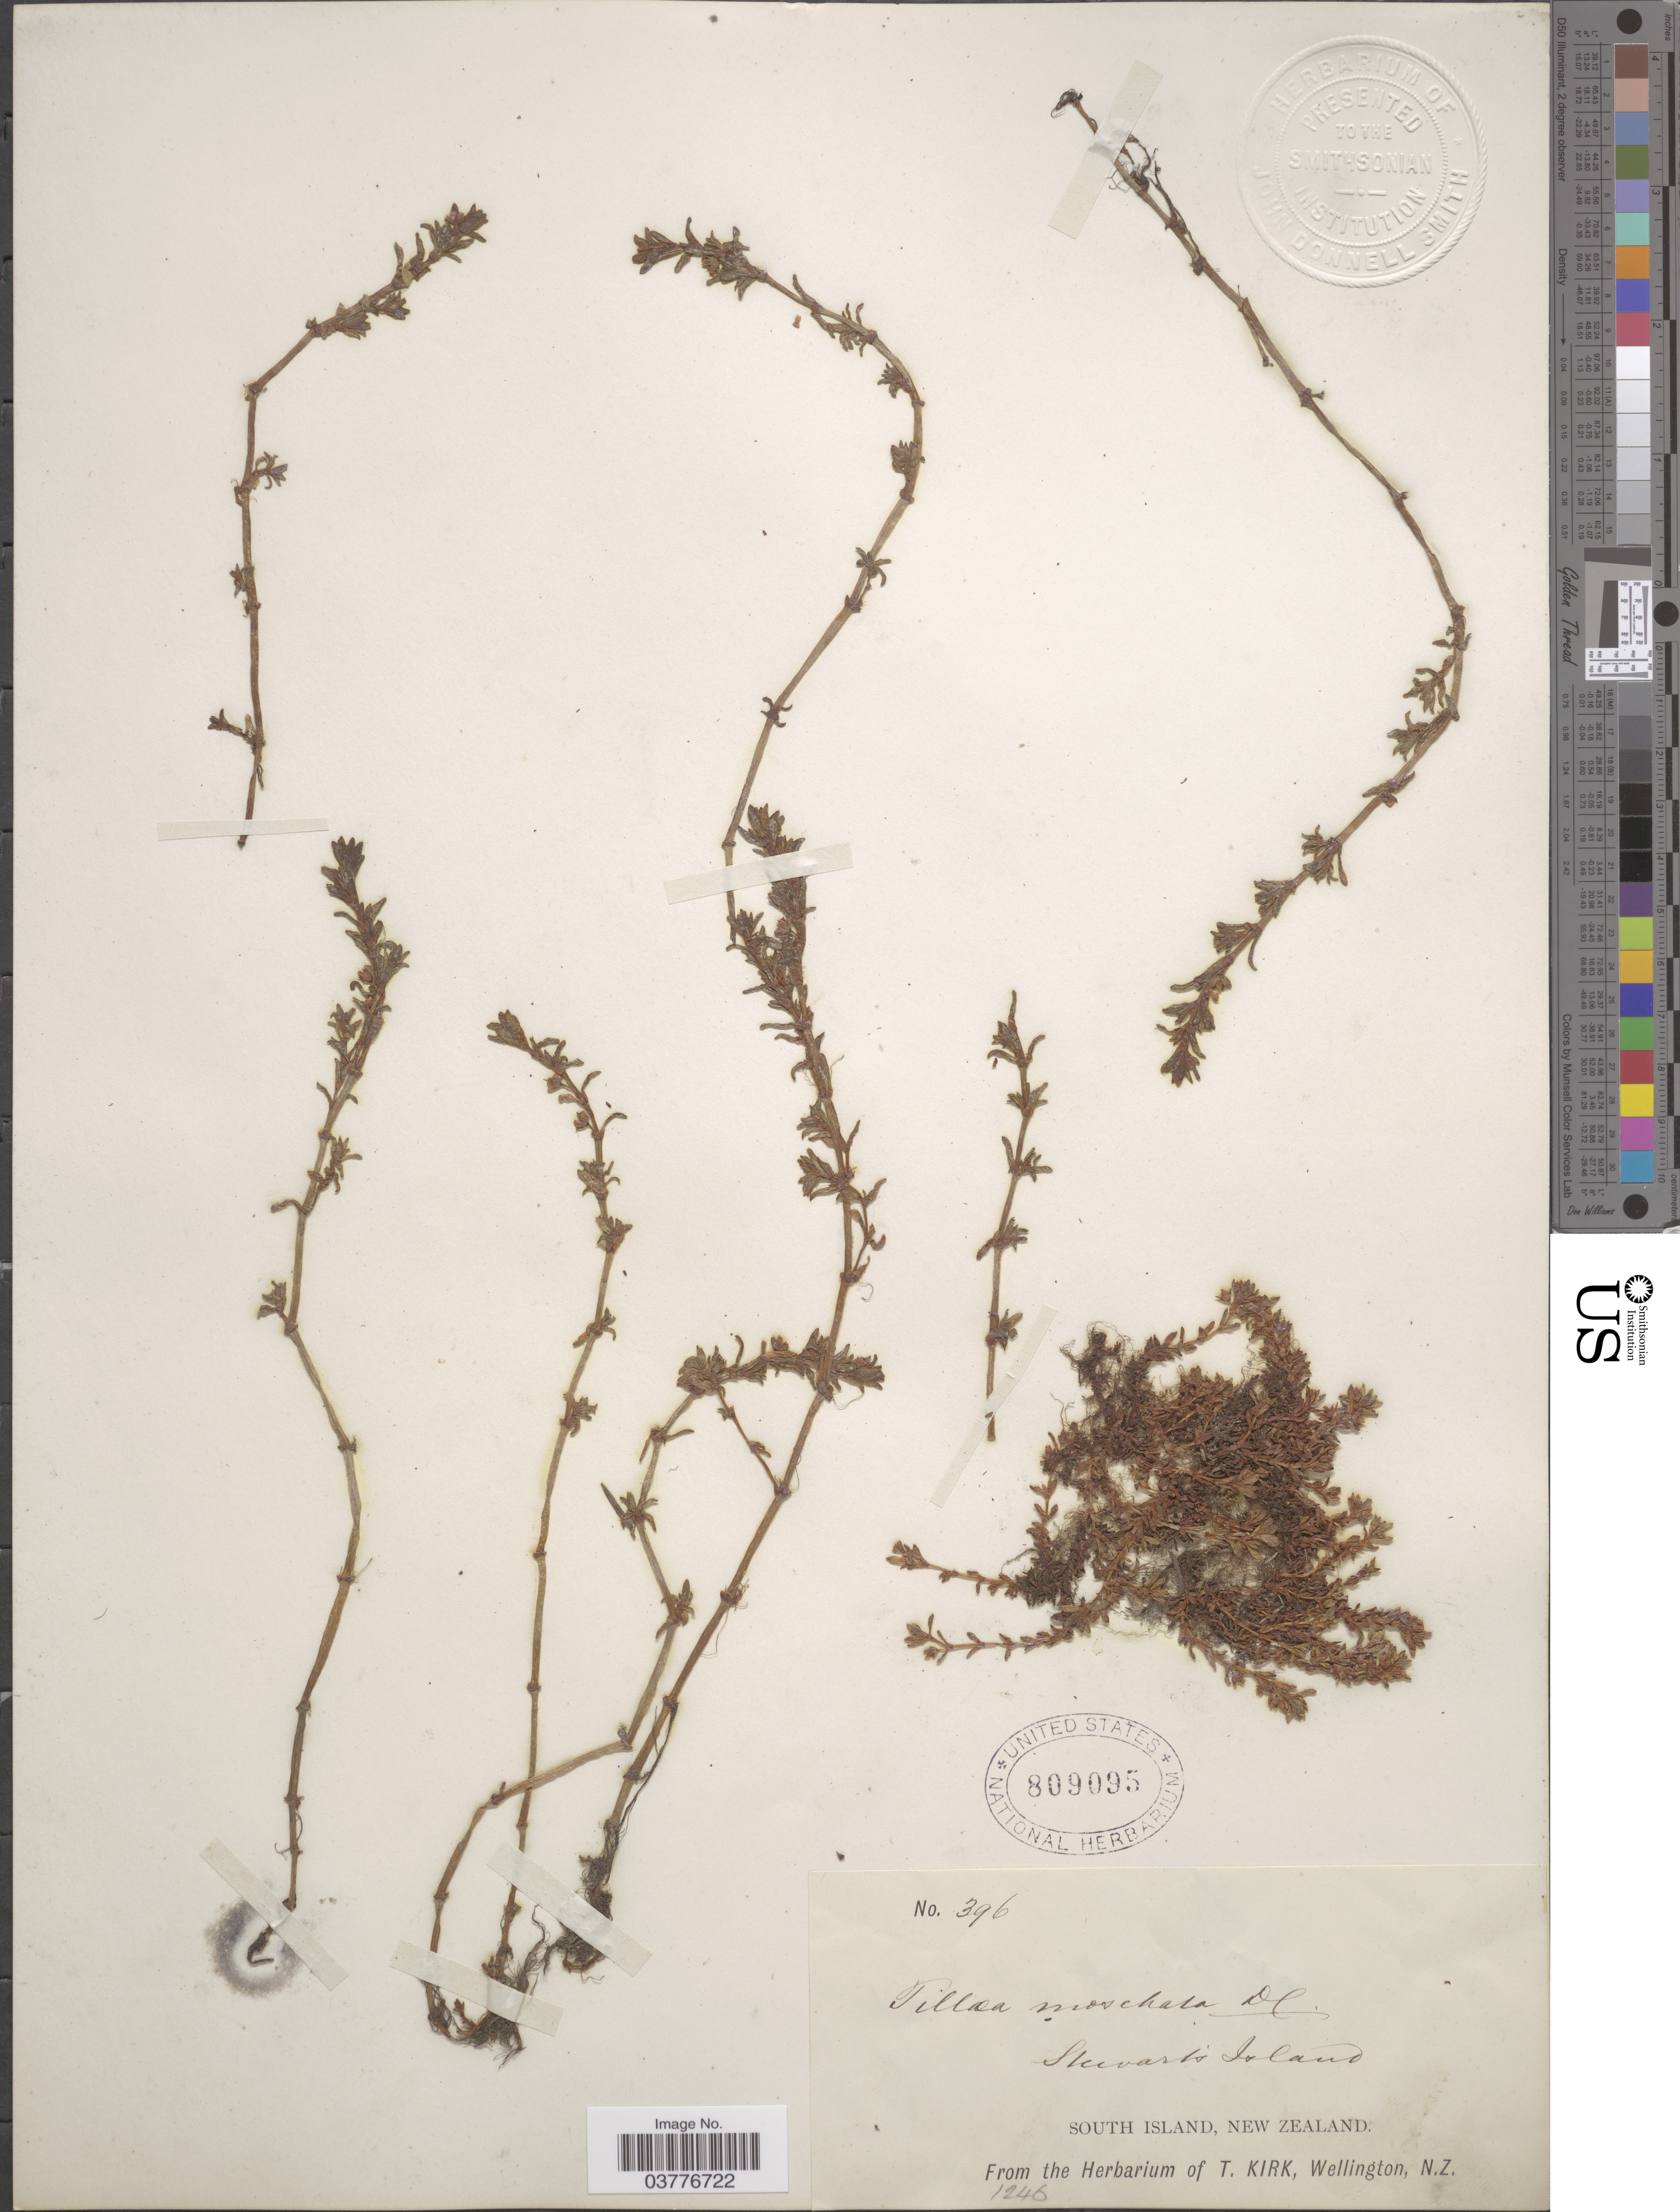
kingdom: Plantae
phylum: Tracheophyta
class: Magnoliopsida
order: Saxifragales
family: Crassulaceae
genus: Crassula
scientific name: Crassula moschata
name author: G. Forst.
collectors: ex Herb. T. Kirk, Wellington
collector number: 396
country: New Zealand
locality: Stewart's Island. South Island.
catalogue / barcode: US 809095